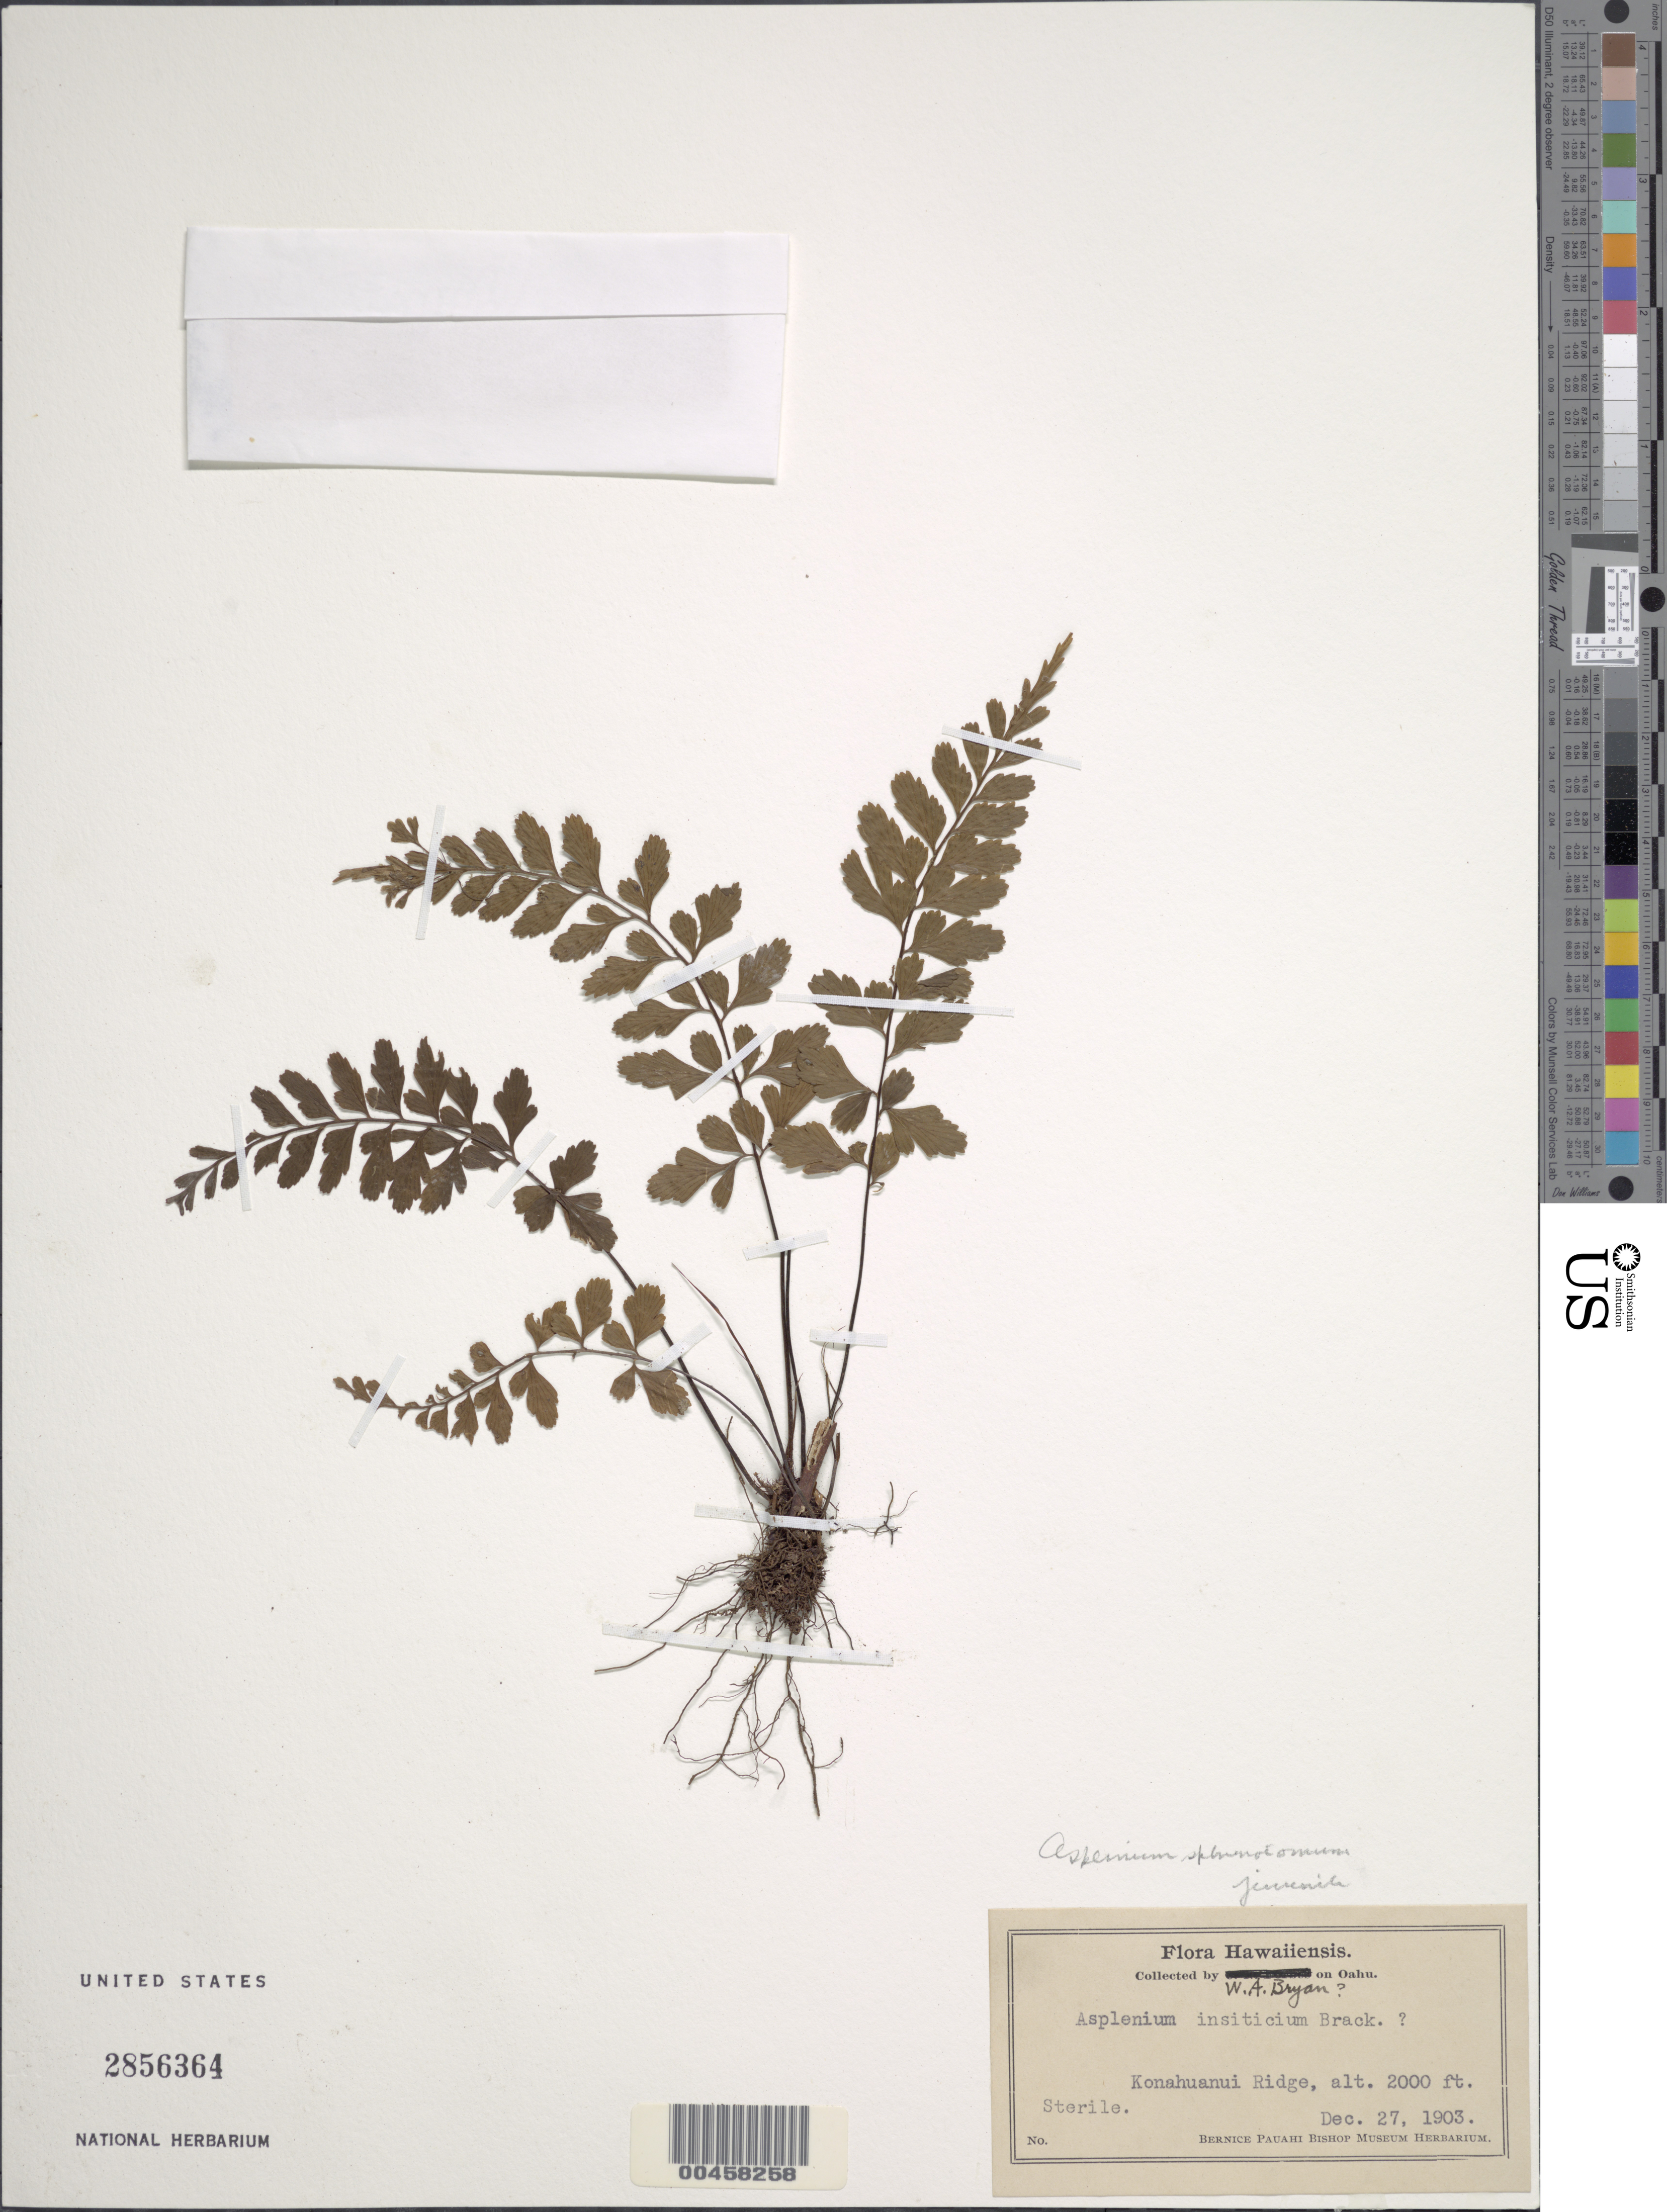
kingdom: Plantae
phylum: Tracheophyta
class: Polypodiopsida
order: Polypodiales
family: Aspleniaceae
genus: Asplenium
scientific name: Asplenium sphenotomum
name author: Hillebr.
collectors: W. Bryan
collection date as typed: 27 Dec 1903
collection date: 1903-12-27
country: United States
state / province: Hawaii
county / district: Honolulu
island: Oahu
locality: Konahuanui Ridge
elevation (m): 610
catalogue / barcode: US 2856364